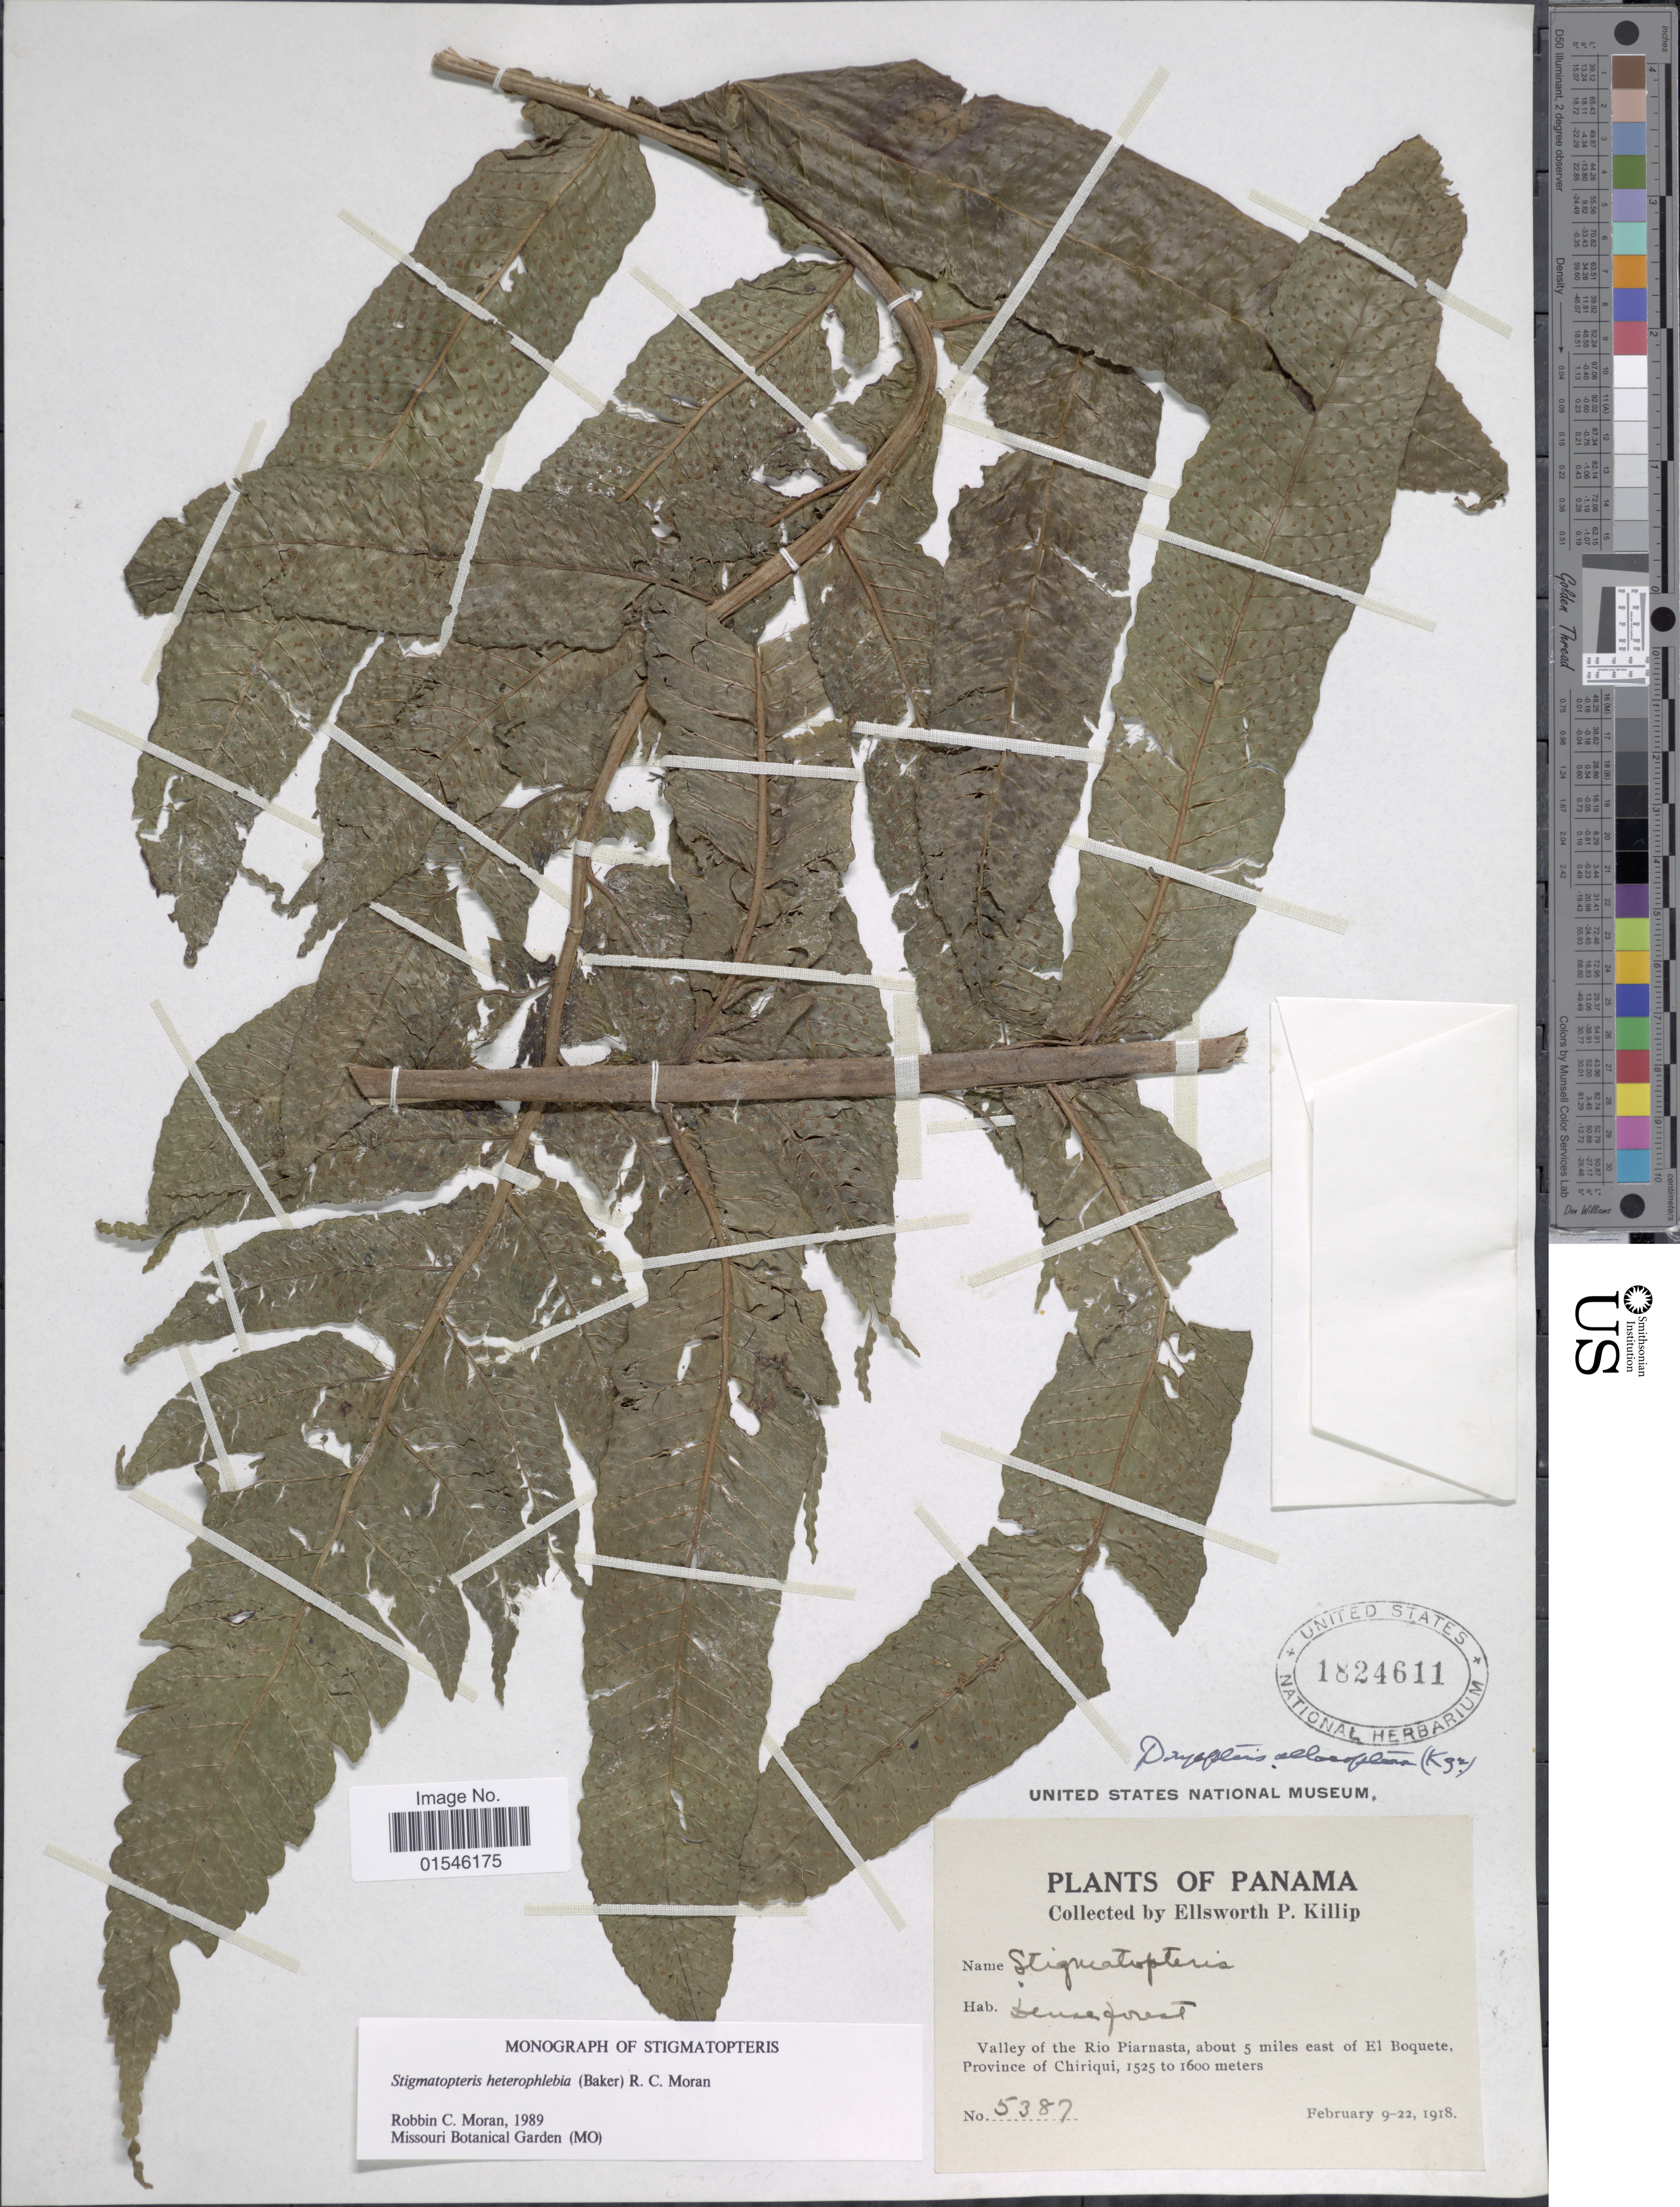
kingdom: Plantae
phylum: Tracheophyta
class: Polypodiopsida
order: Polypodiales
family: Dryopteridaceae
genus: Stigmatopteris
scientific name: Stigmatopteris heterophlebia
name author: (Baker) R.C. Moran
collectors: E. P. Killip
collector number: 5387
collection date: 1918-02-09/1918-02-22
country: Panama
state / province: Chiriqui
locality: Valley of the Rio Piarnasta, about 5 miles east of El Boquete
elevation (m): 1525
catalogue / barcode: US 1824611